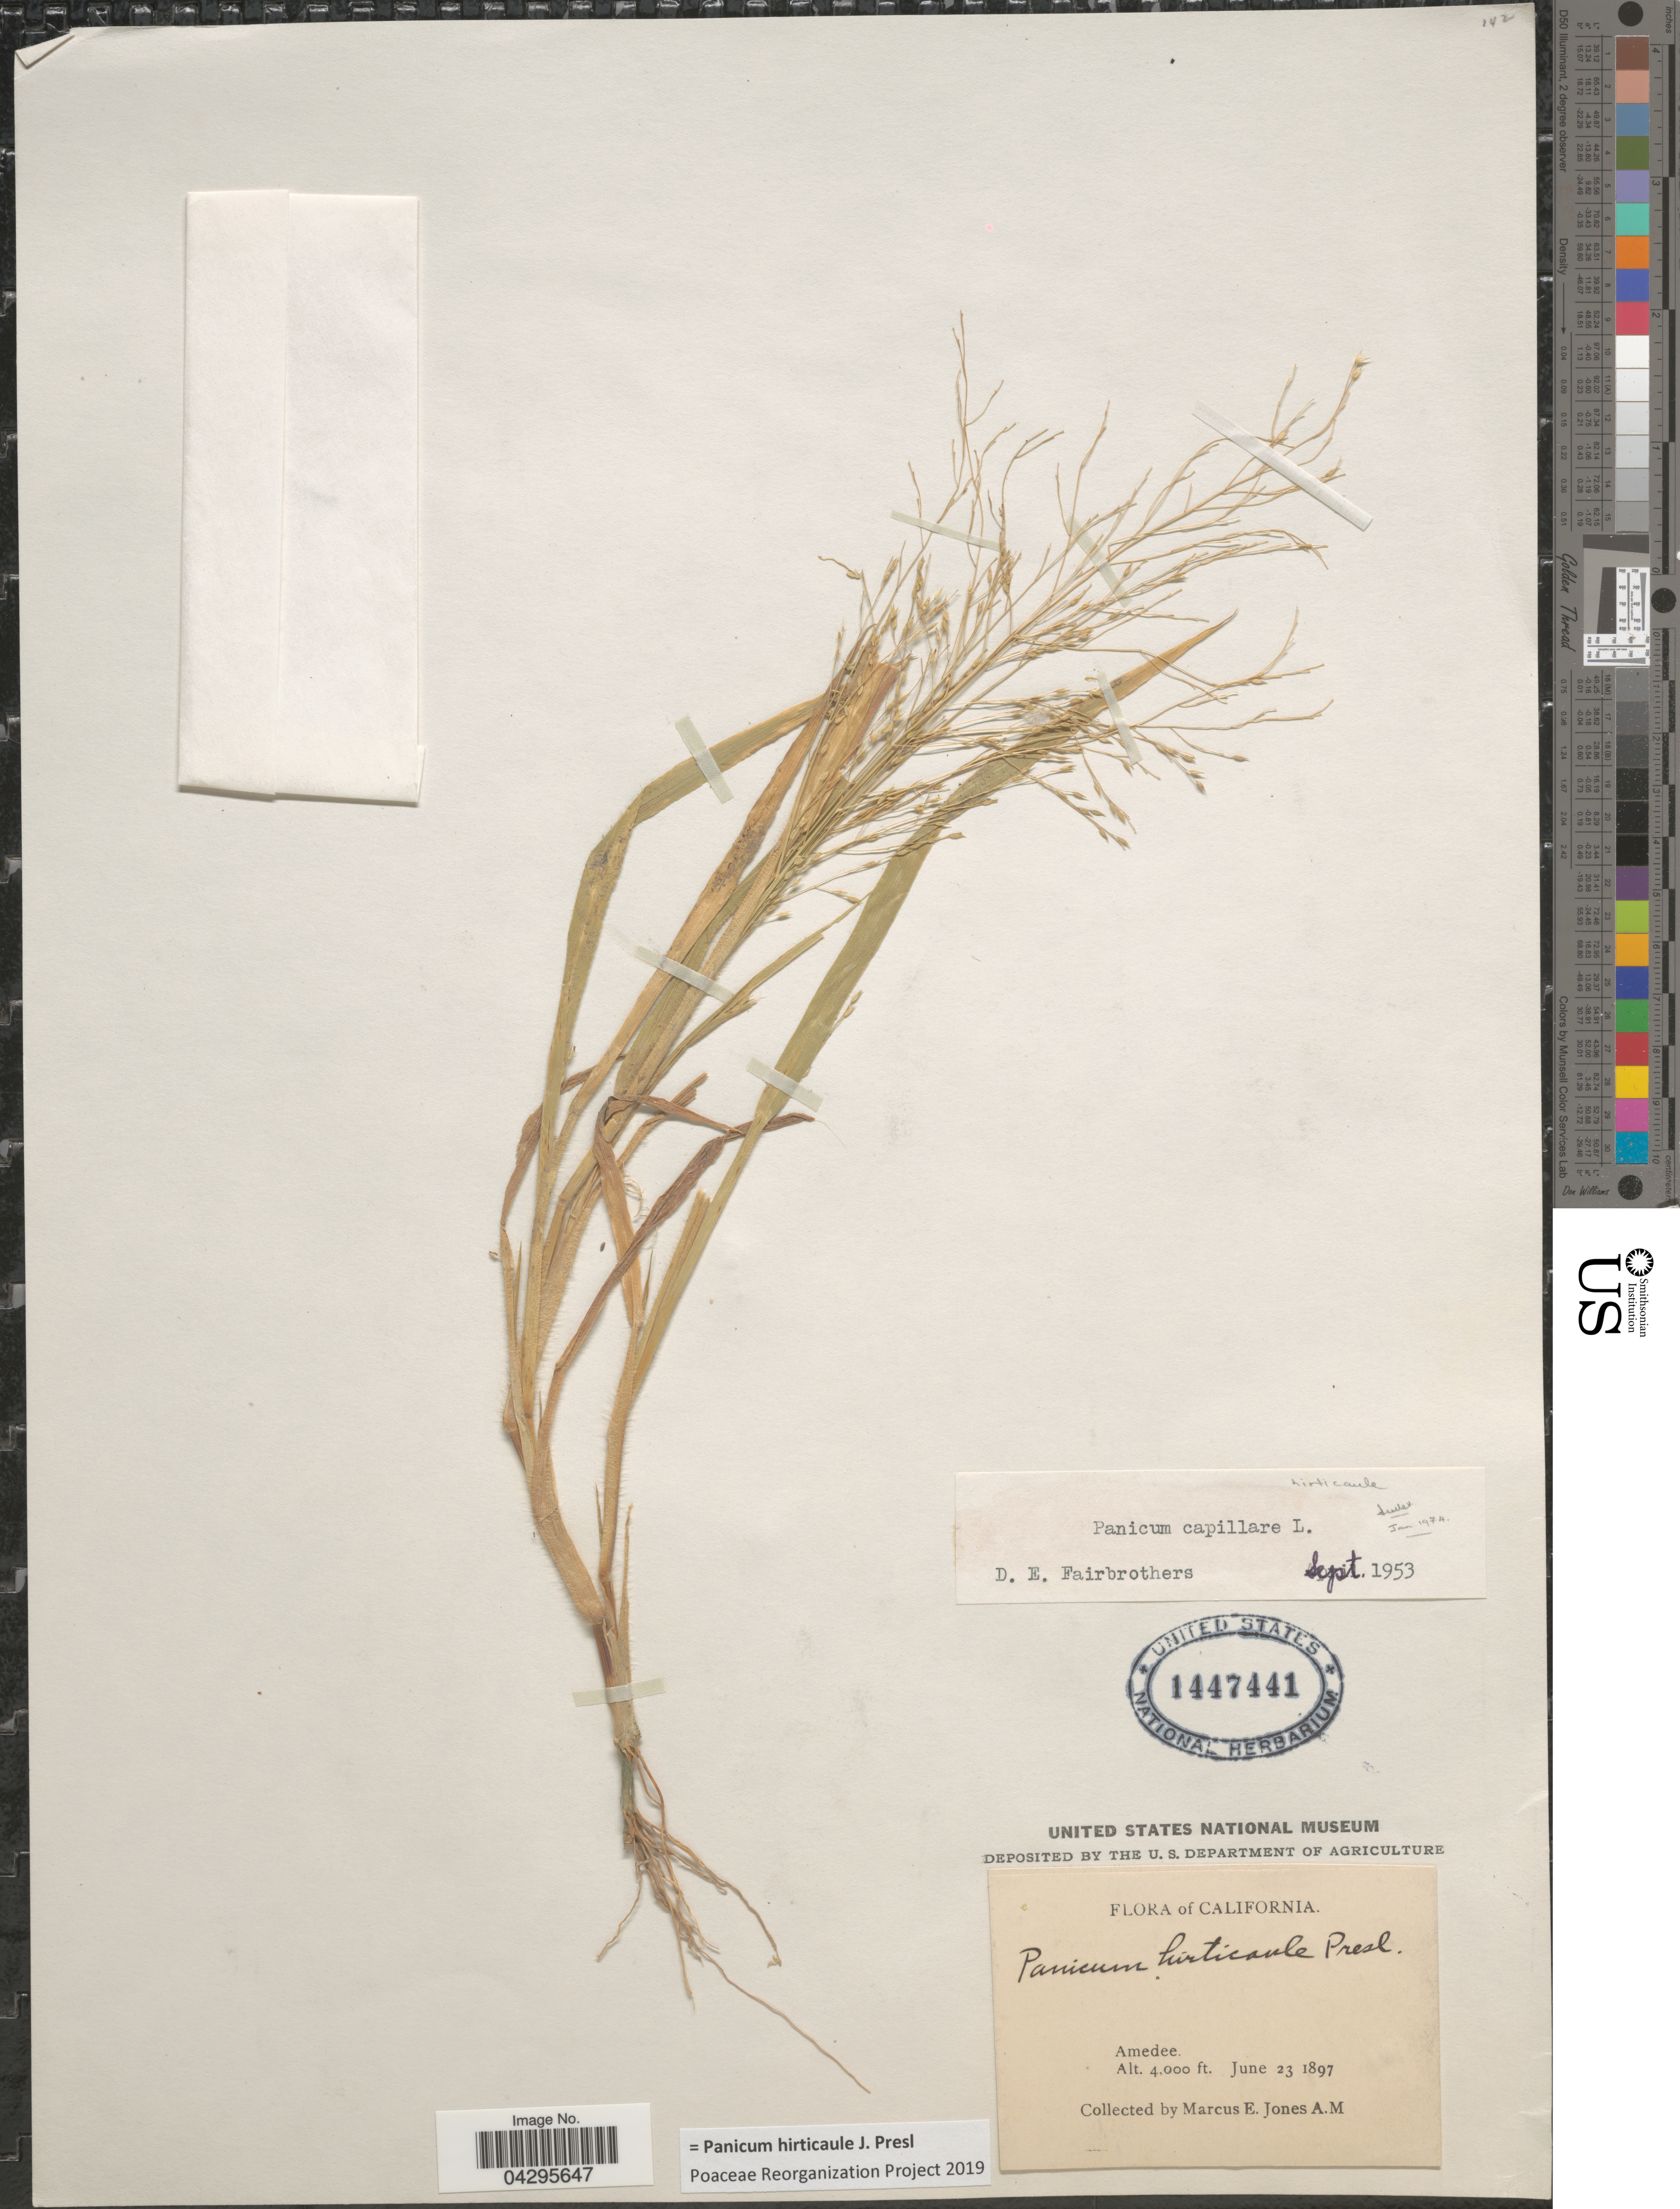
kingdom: Plantae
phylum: Tracheophyta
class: Liliopsida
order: Poales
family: Poaceae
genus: Panicum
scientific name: Panicum hirticaule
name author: J. Presl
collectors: M. E. Jones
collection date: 1897-06-23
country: United States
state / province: California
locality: Amedee.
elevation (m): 1219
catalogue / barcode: US 1447441